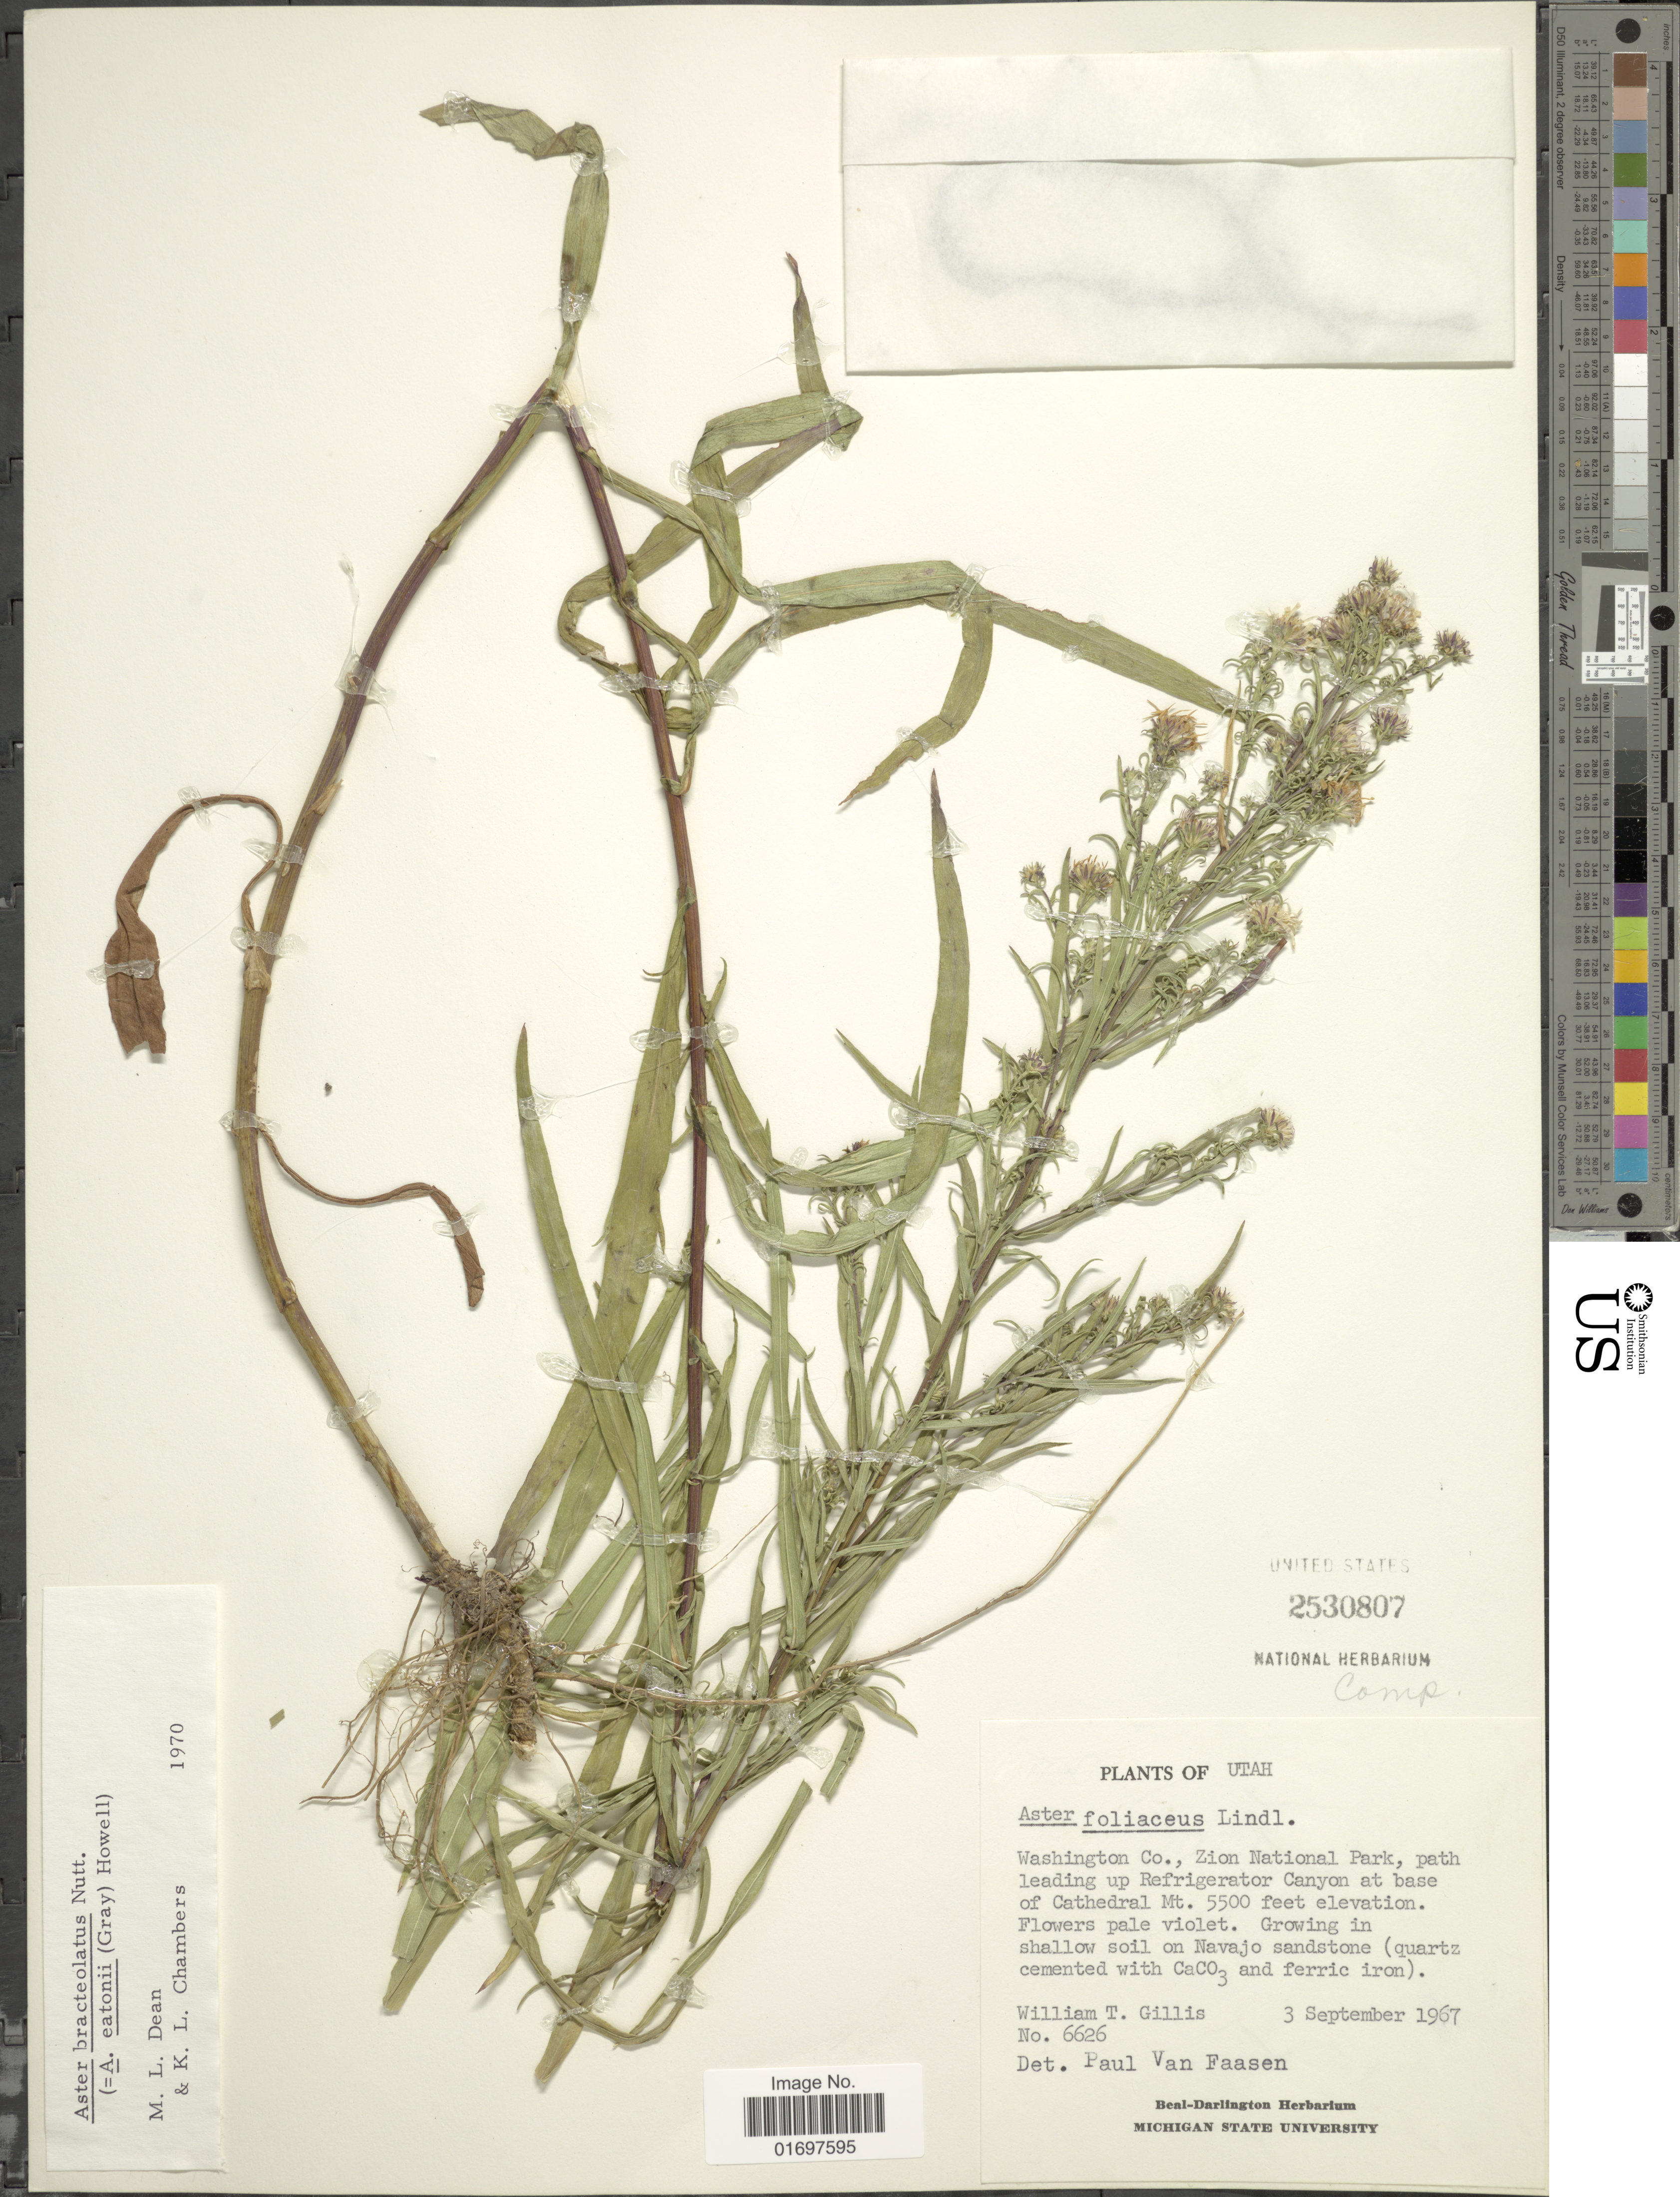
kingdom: Plantae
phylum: Tracheophyta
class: Magnoliopsida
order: Asterales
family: Asteraceae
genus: Symphyotrichum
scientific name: Symphyotrichum bracteolatum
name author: (Nutt.) G.L. Nesom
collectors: W. T. Gillis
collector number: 6626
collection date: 1967-09-03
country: United States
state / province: Utah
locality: Utah, Washington Co., Zion National Park, path leading Refrigerator Canyon at base of Cathedral Mt.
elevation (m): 1676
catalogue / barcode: US 2530807